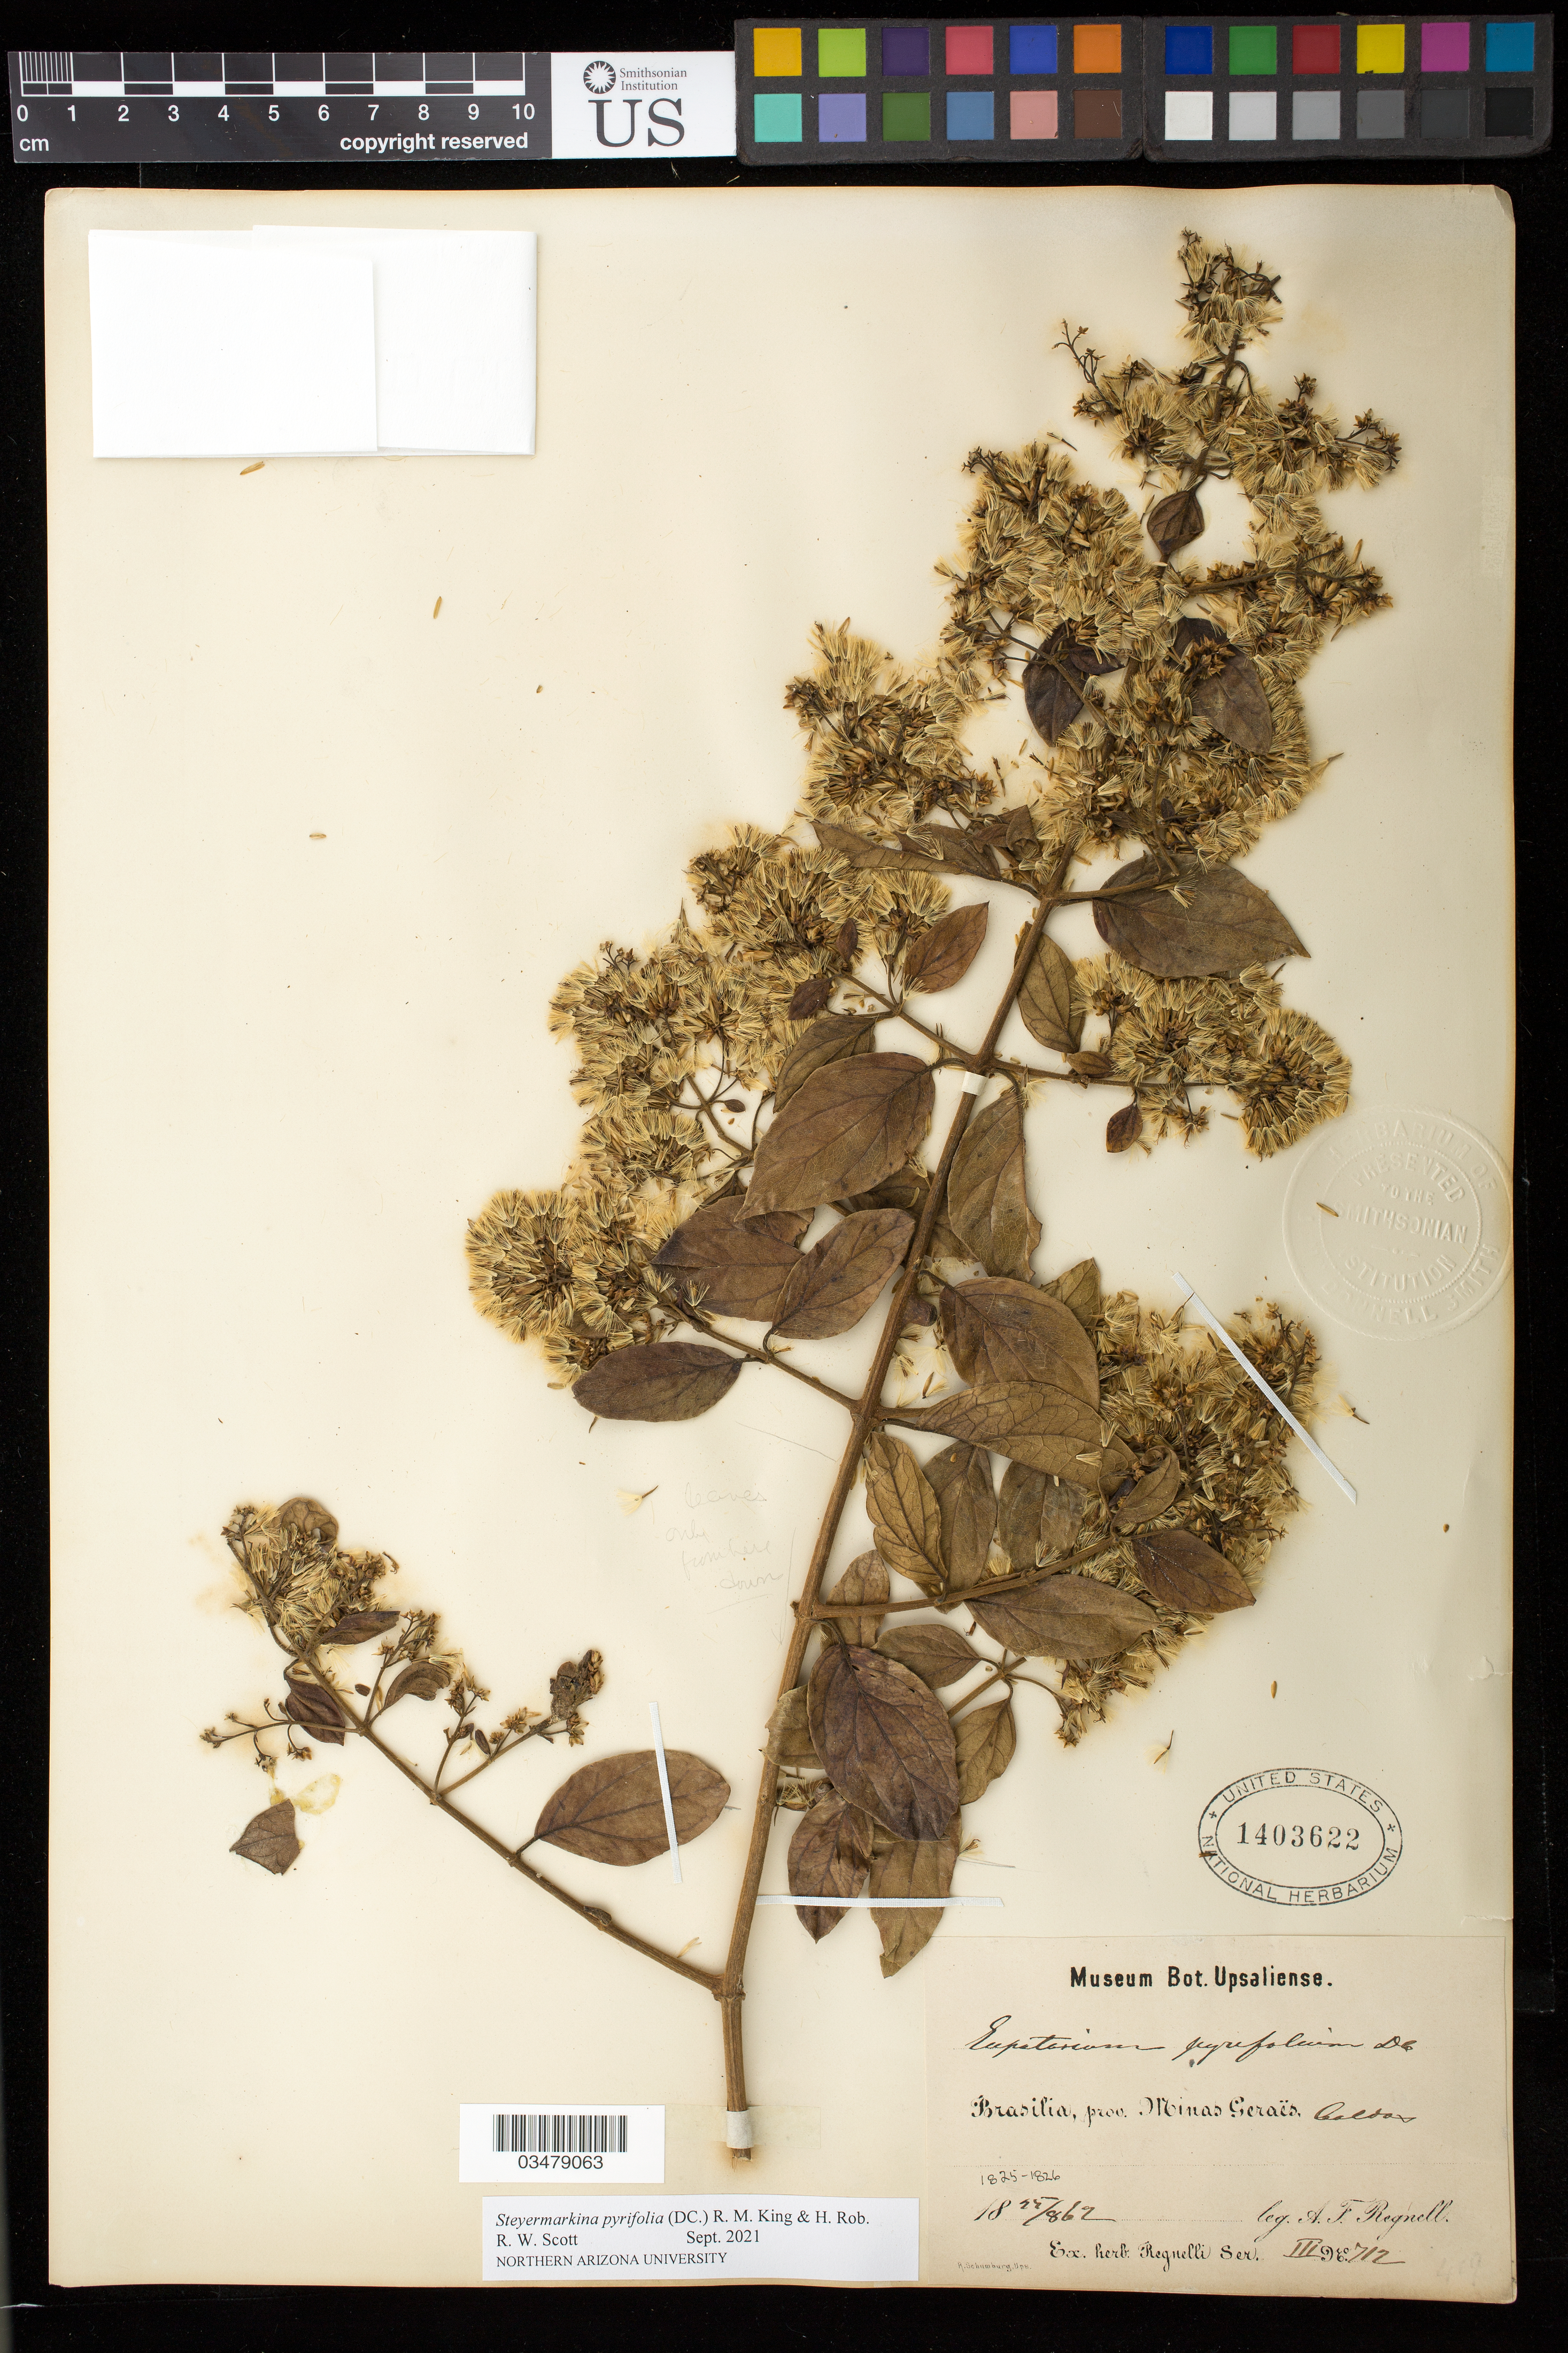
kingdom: Plantae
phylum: Tracheophyta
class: Magnoliopsida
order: Asterales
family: Asteraceae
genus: Steyermarkina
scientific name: Steyermarkina pyrifolia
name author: (DC.) R.M. King & H. Rob.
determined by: Scott, R. W.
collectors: A. Regnell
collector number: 712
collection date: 1825/1826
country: Brazil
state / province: Minas Gerais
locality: Caldos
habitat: Ser. III No. 712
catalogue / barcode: US 1403622